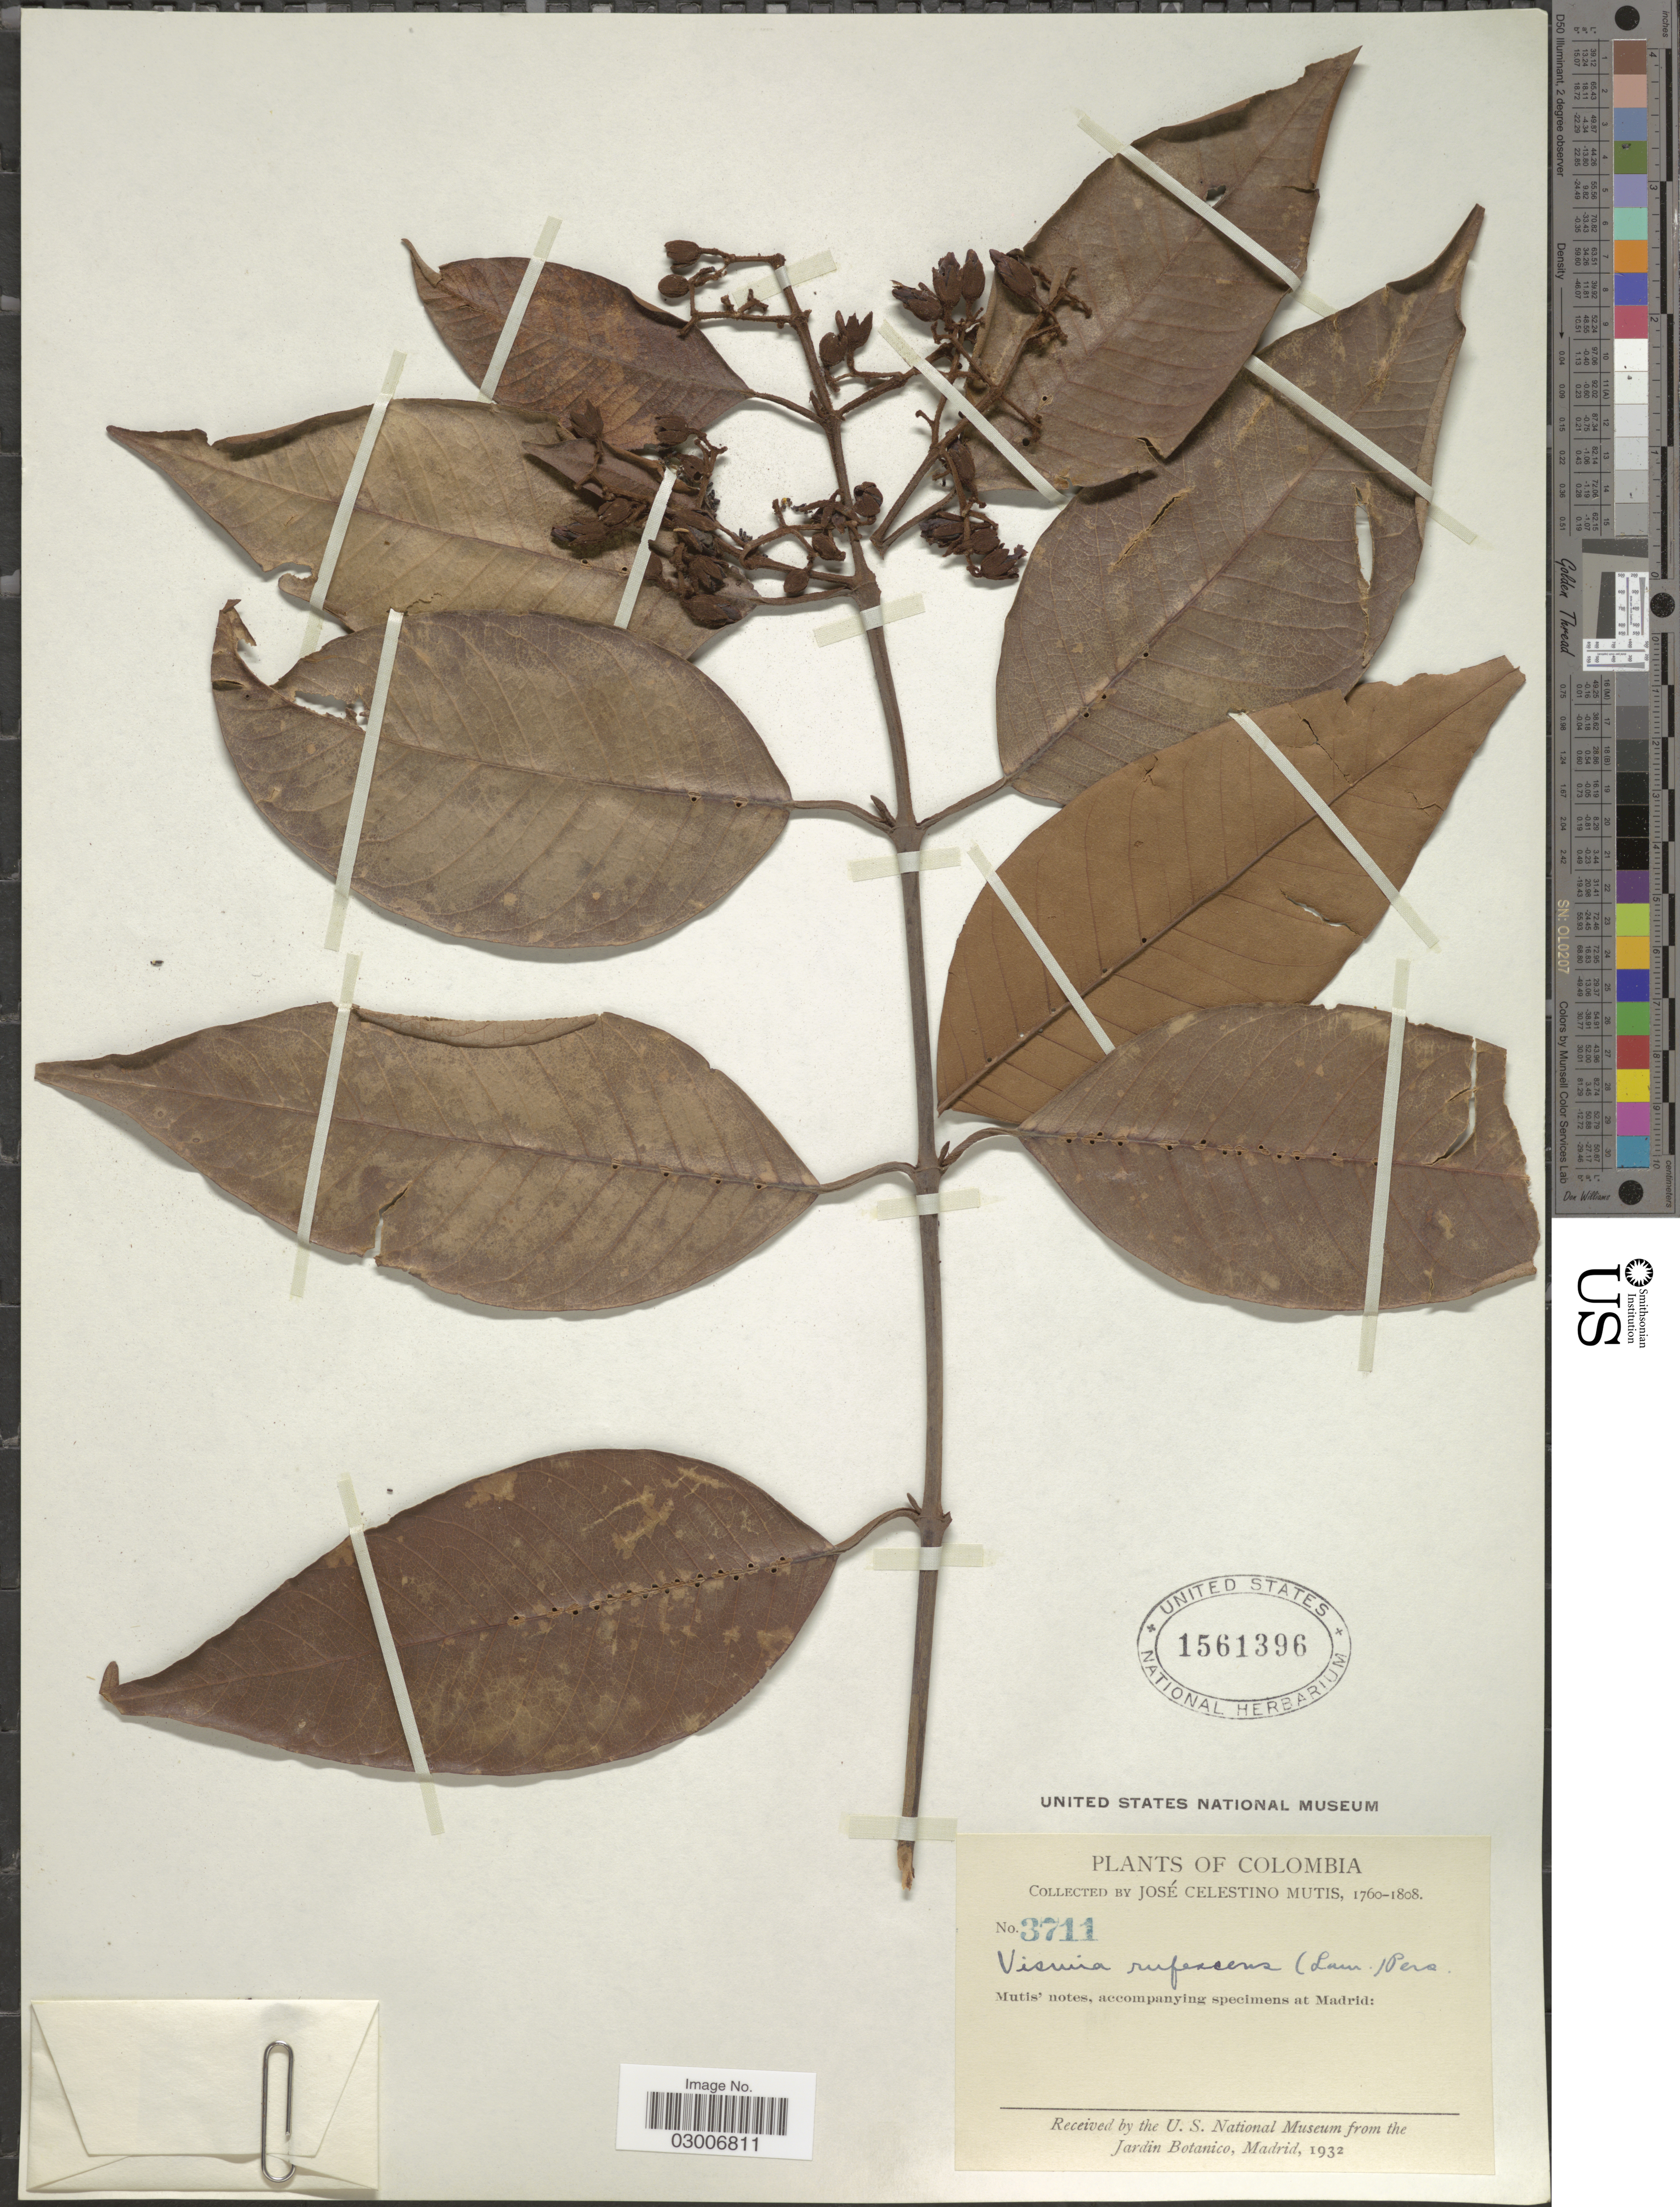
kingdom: Plantae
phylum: Tracheophyta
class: Magnoliopsida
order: Malpighiales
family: Hypericaceae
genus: Vismia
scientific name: Vismia lauriformis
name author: (Lam.) Choisy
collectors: J. C. B. Mutis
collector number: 3711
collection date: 1760/1808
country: Colombia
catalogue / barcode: US 1561396